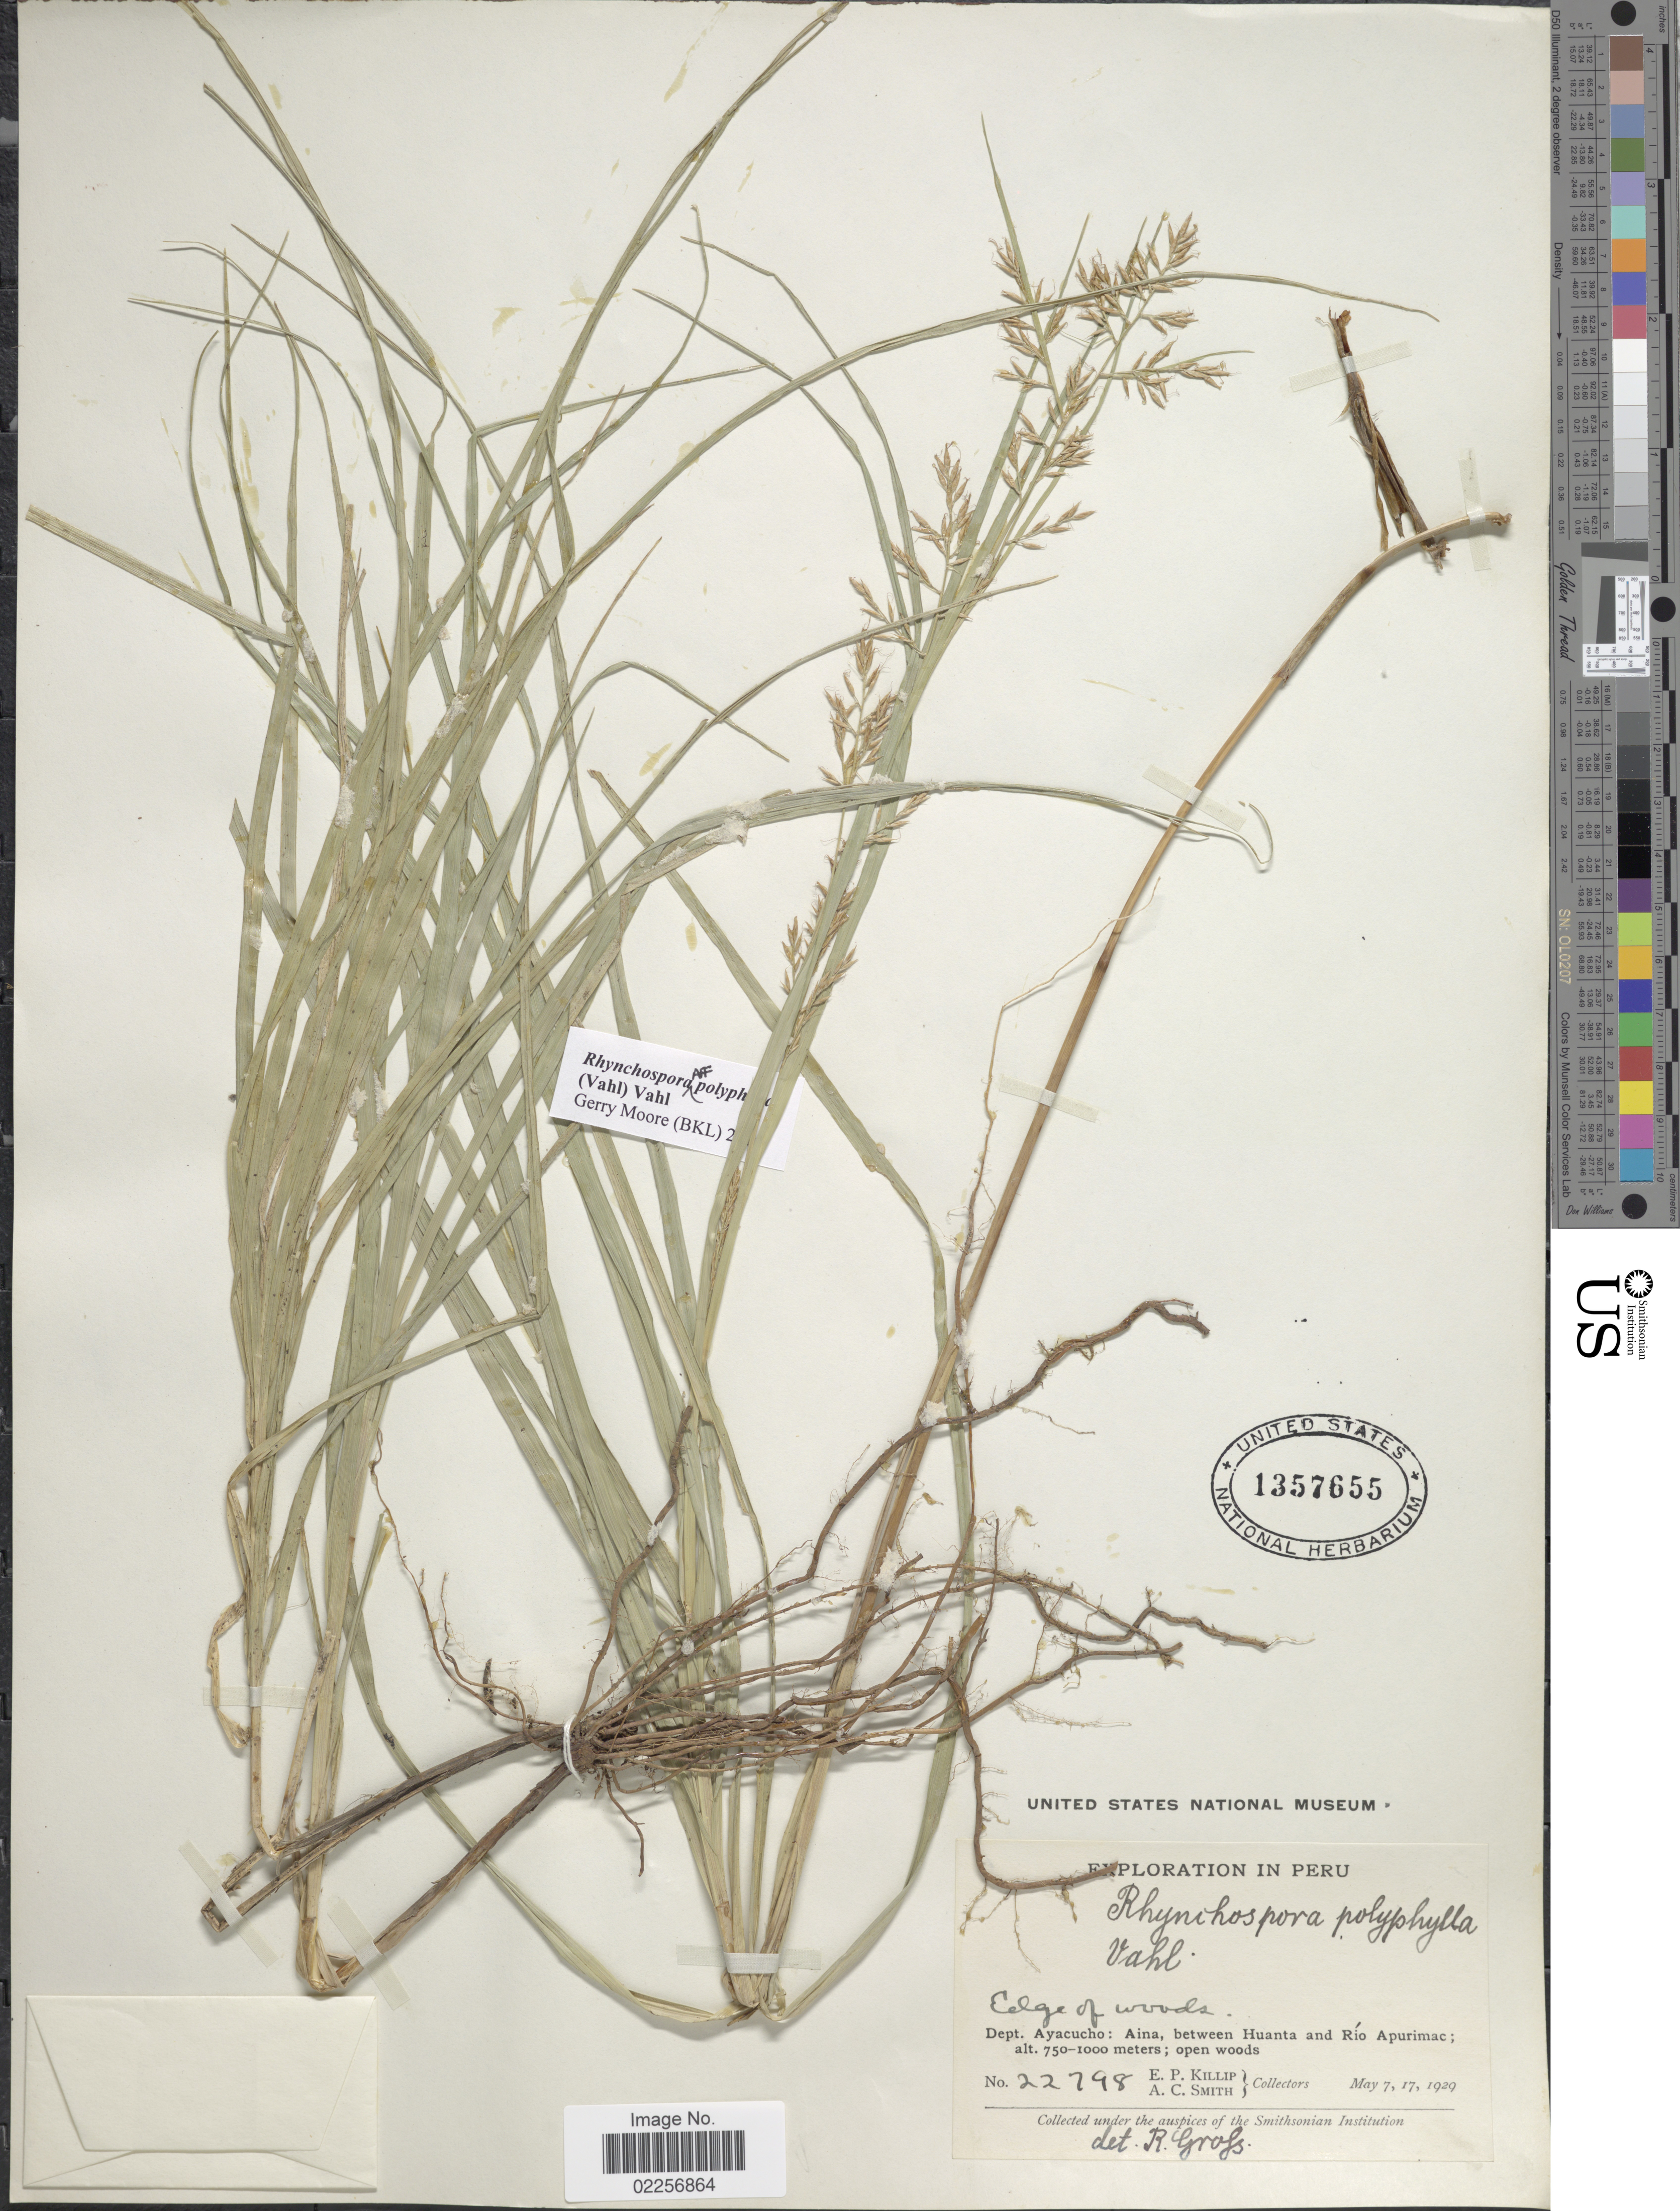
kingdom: Plantae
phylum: Tracheophyta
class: Liliopsida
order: Poales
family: Cyperaceae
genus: Rhynchospora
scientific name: Rhynchospora polyphylla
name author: (Vahl) Vahl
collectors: E. P. Killip & A. C. Smith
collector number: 22798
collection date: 1929-05-07/1929-05-17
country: Peru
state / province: Ayacucho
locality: Aina, between Huanta and Rio Apurimac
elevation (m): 750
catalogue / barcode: US 1357655